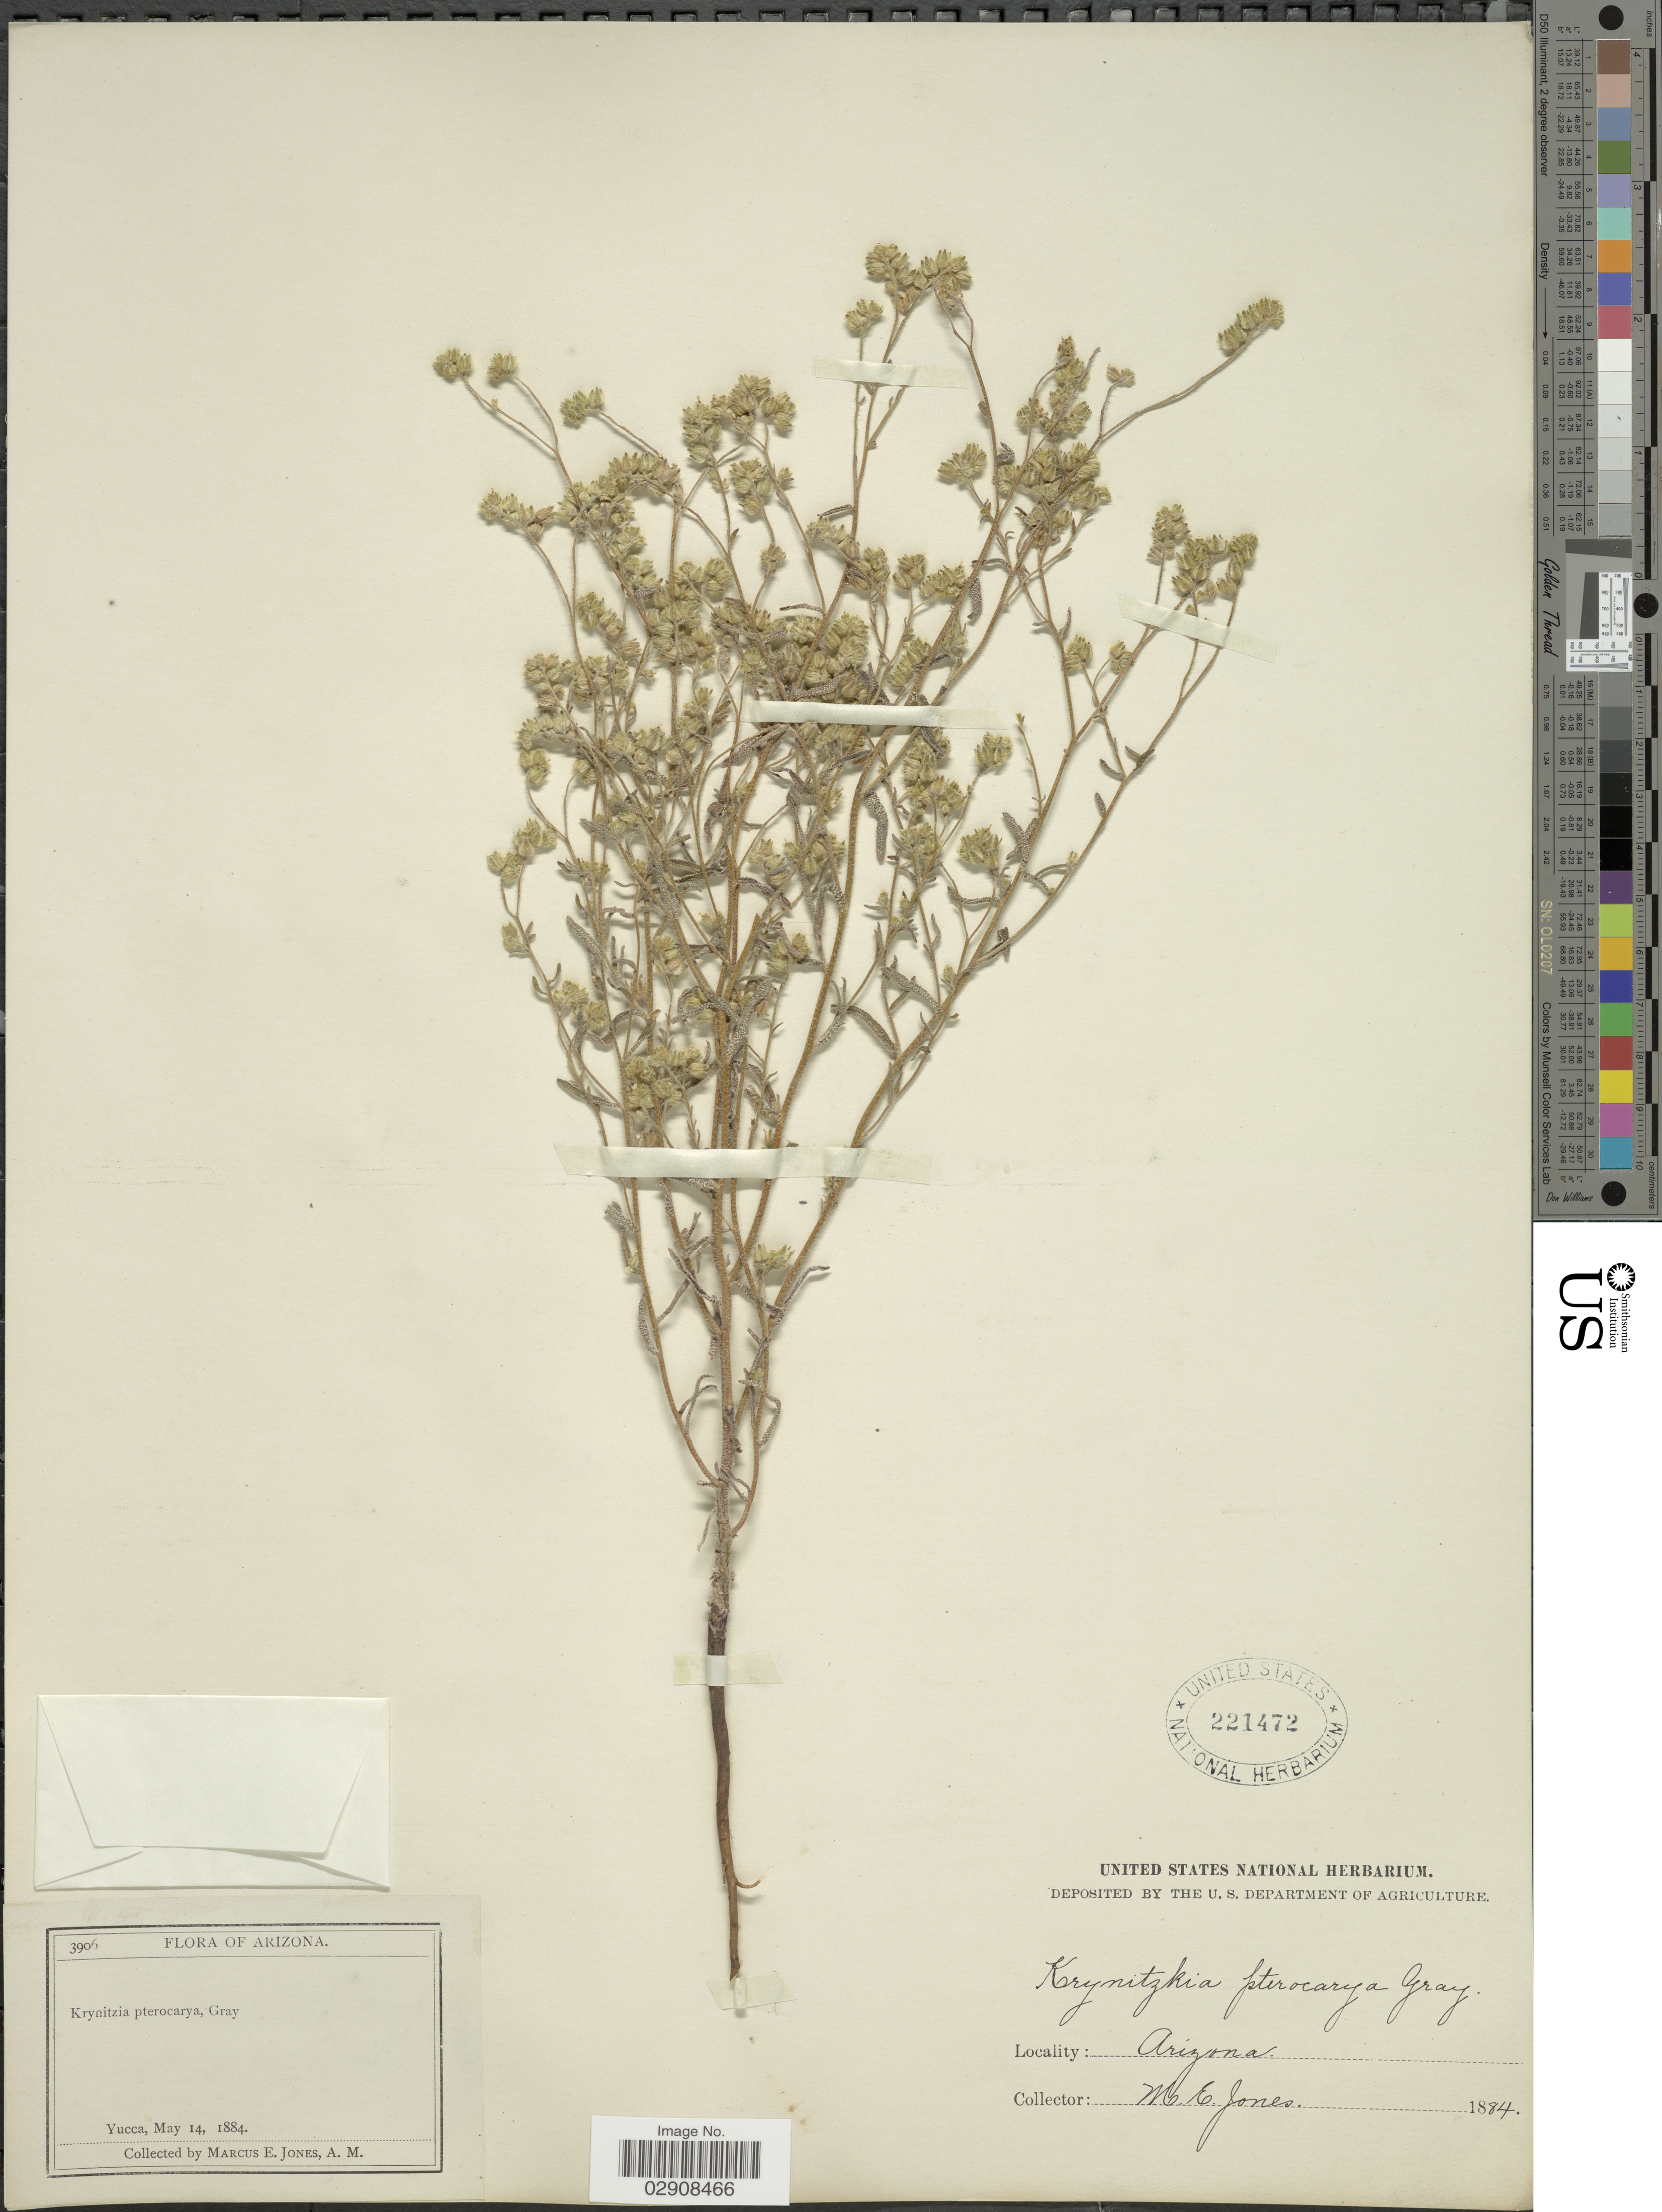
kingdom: Plantae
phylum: Tracheophyta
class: Magnoliopsida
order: Boraginales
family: Boraginaceae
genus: Cryptantha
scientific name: Cryptantha pterocarya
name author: (Torr.) Greene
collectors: M. E. Jones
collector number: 3906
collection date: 1884-05-14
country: United States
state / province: Arizona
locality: Yucca.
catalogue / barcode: US 221472